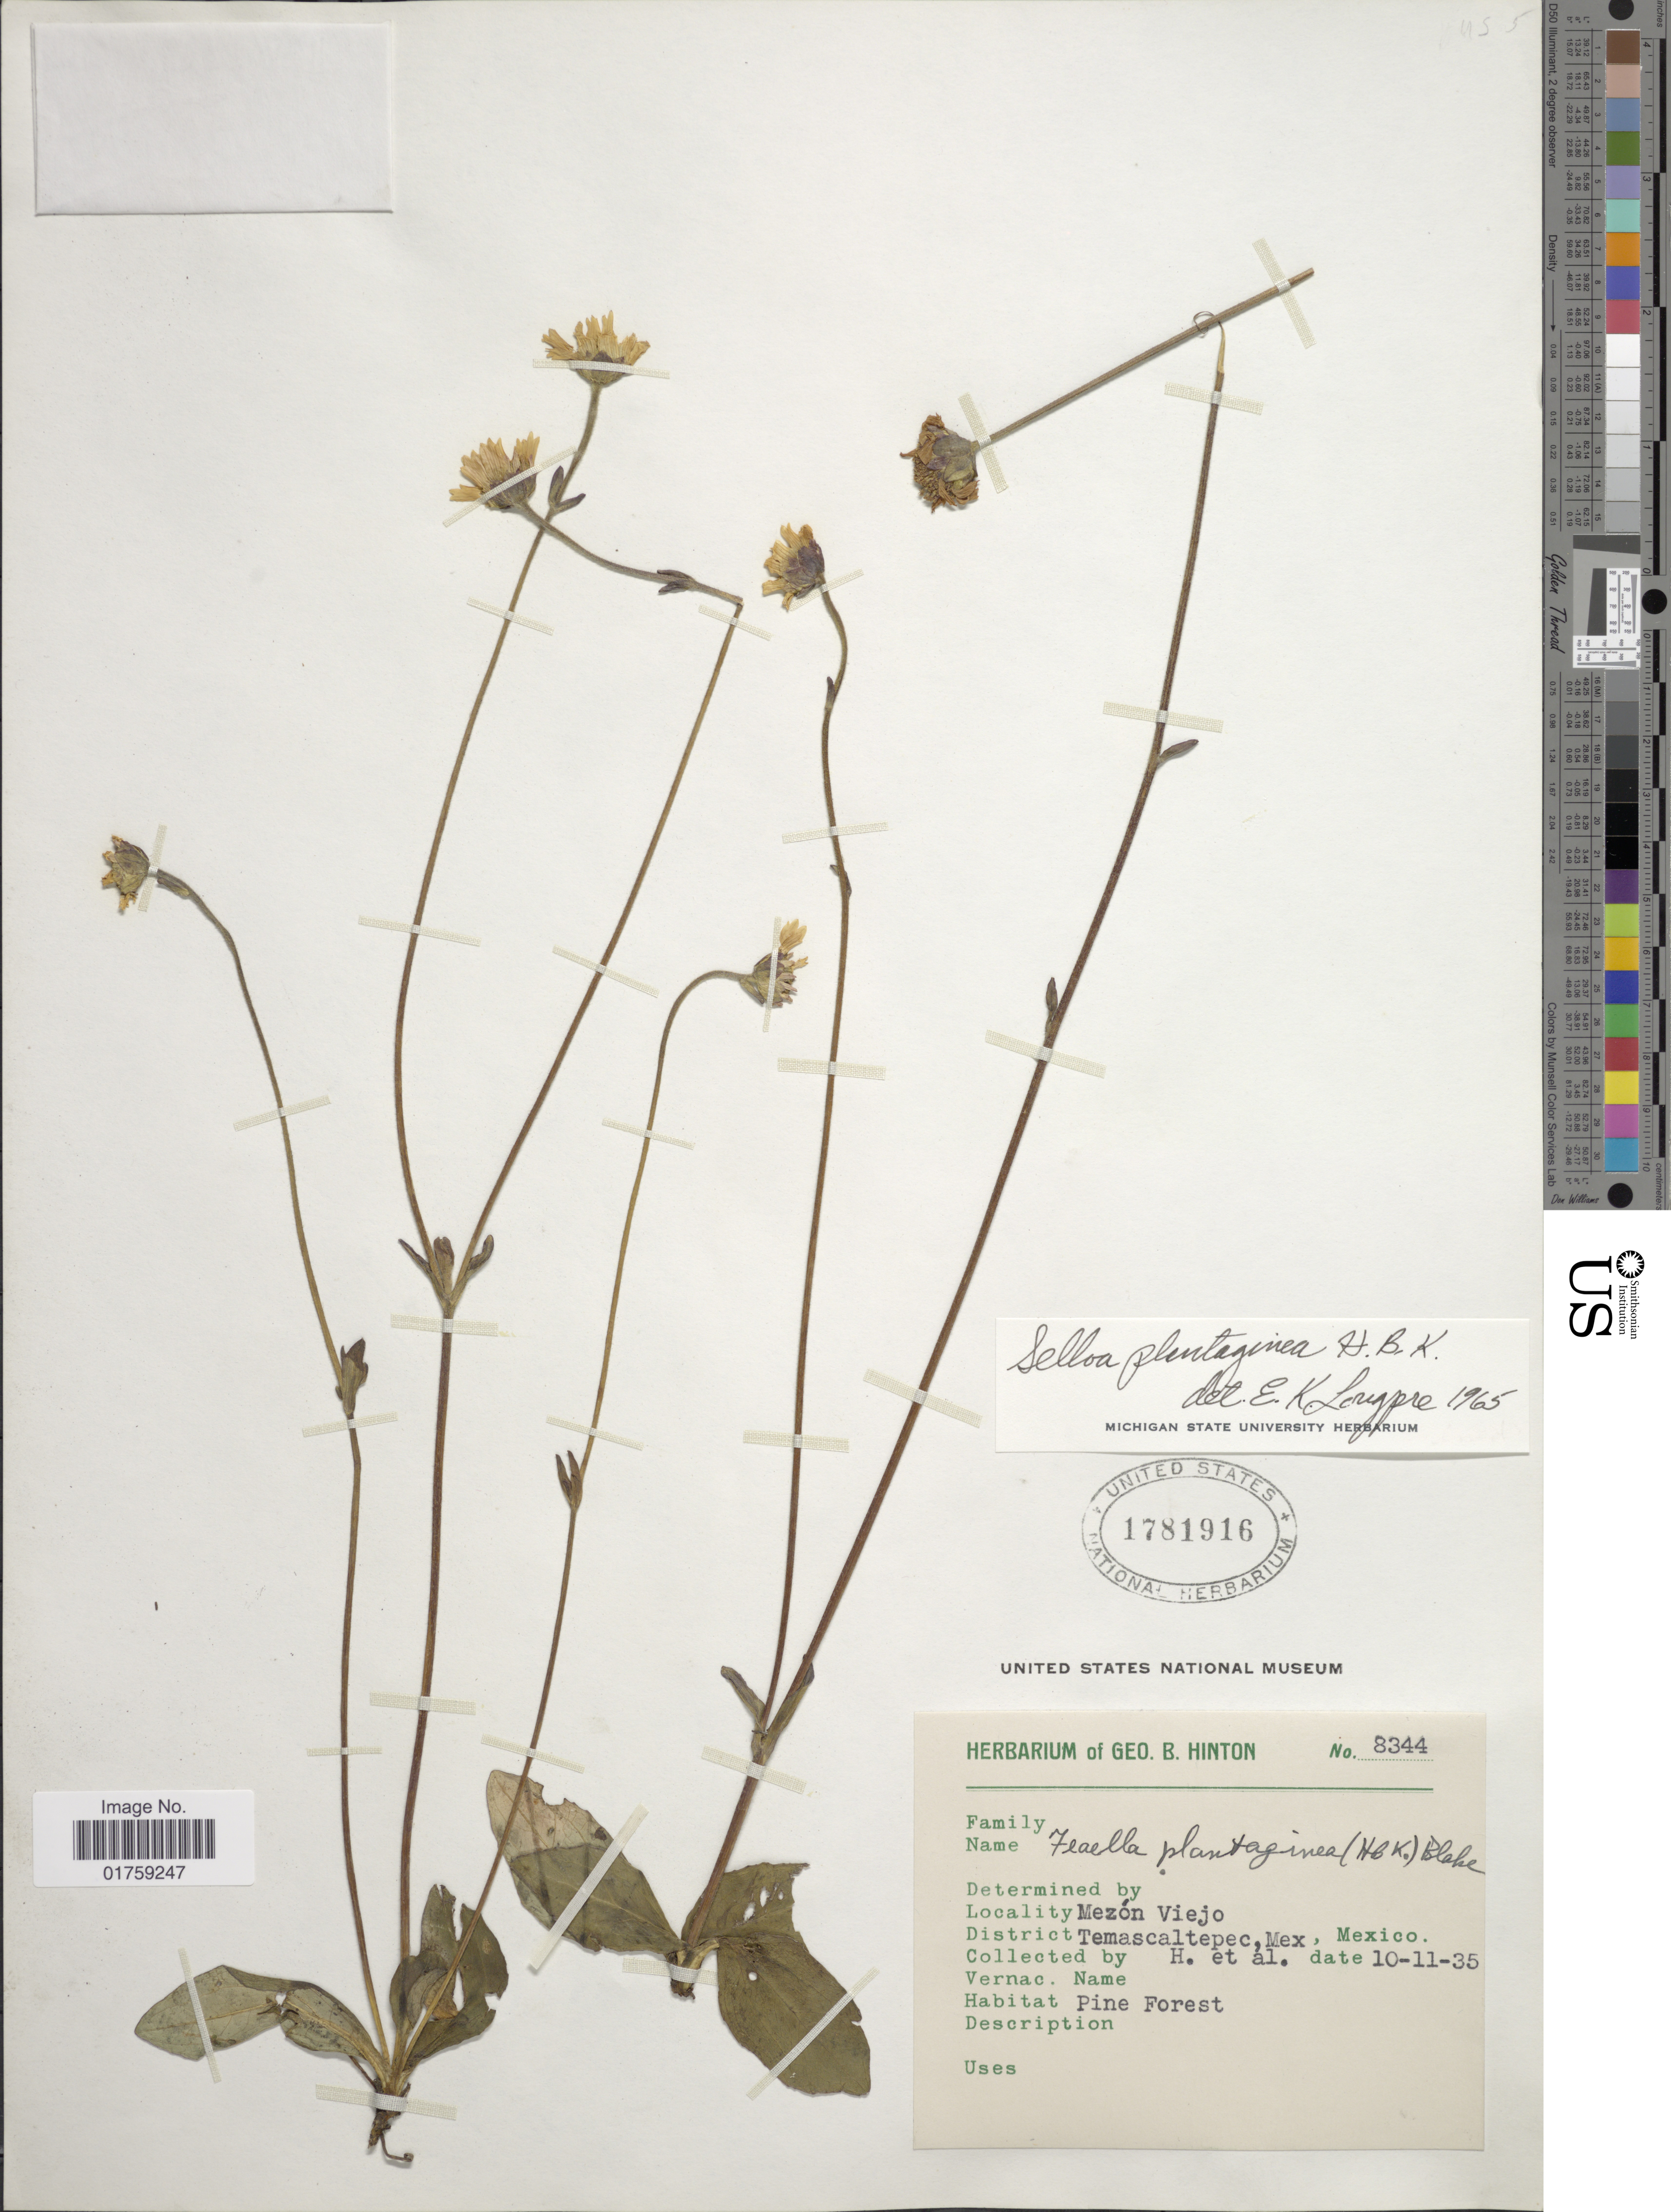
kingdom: Plantae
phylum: Tracheophyta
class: Magnoliopsida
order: Asterales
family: Asteraceae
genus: Selloa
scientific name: Selloa plantaginea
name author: Kunth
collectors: G. B. Hinton & et al.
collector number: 8344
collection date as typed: Transcribed d/m/y: 10/11/35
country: Mexico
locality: Mezon Viejo , District Temascaltepec, Mex. Mexico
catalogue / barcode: US 1781916